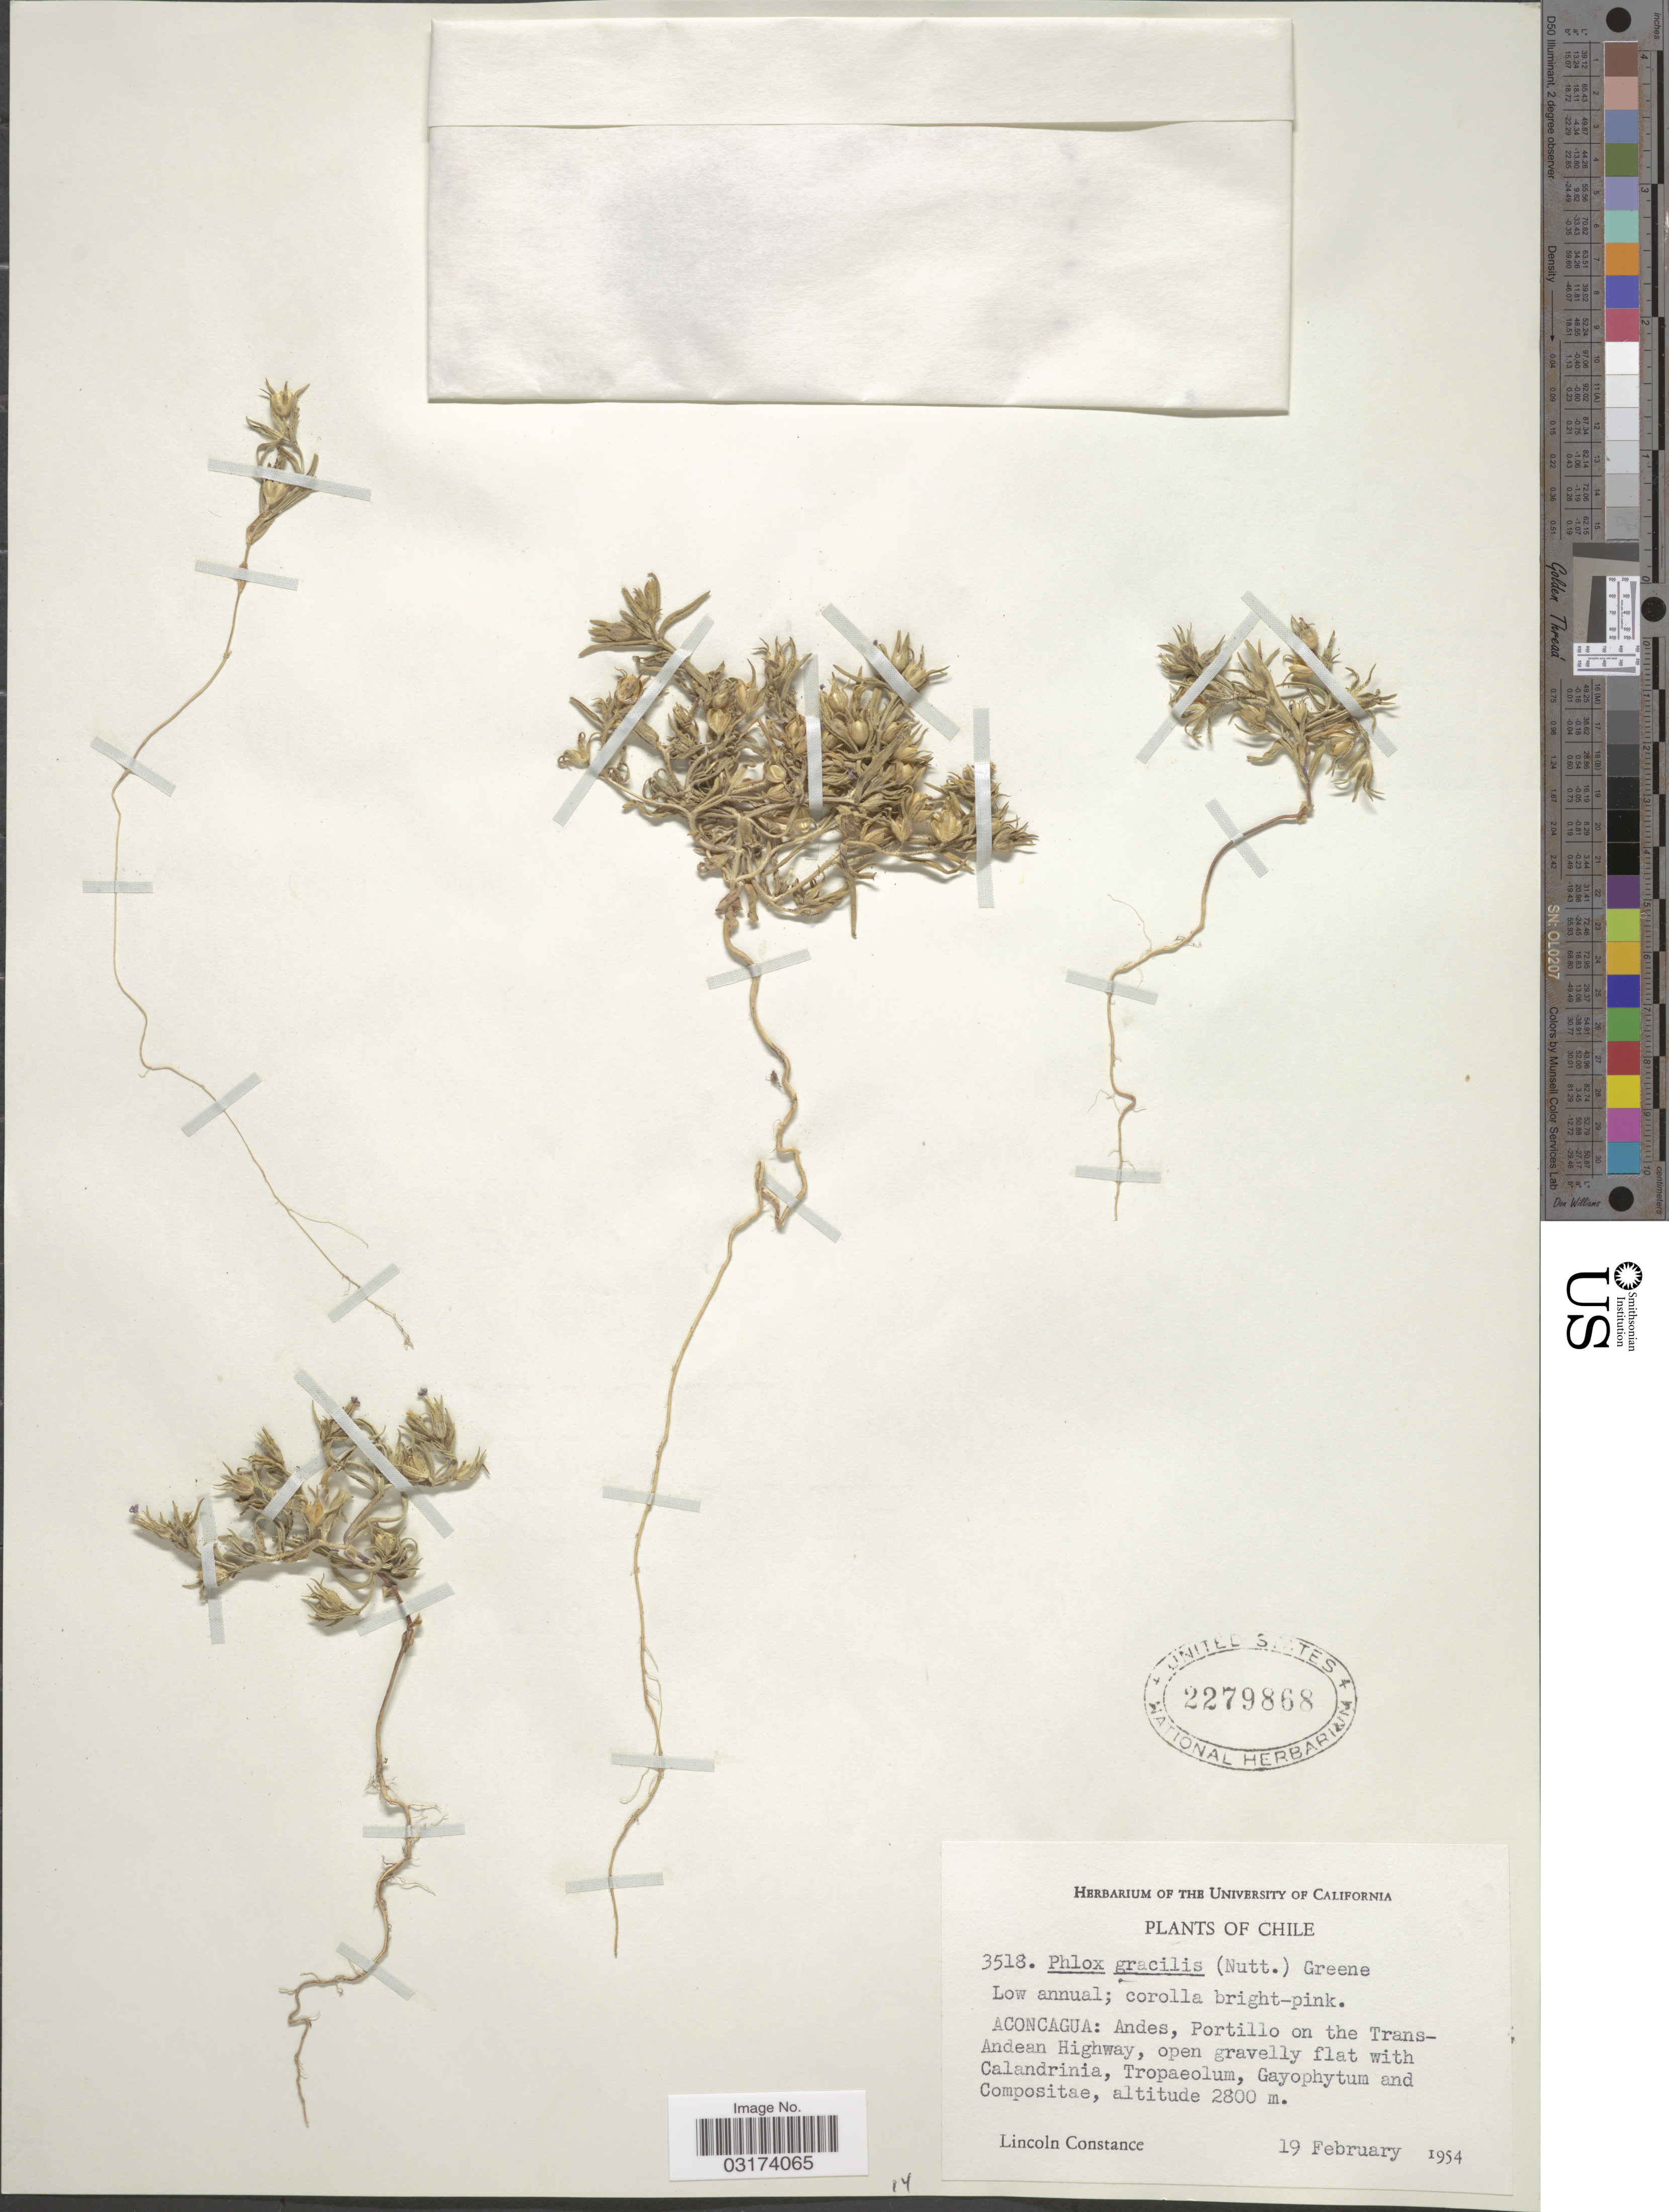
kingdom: Plantae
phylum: Tracheophyta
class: Magnoliopsida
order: Ericales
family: Polemoniaceae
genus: Microsteris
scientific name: Microsteris gracilis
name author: (Hook.) Greene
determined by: (US) Smithsonian Institution - National Museum of Natural History - Department of Botany (UNITED STATES)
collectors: L. Constance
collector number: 3518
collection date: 1954-02-19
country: Chile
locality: Aconcagua: Andes, Portillo on the Trans-Andean Highway.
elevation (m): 2800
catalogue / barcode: US 2279868